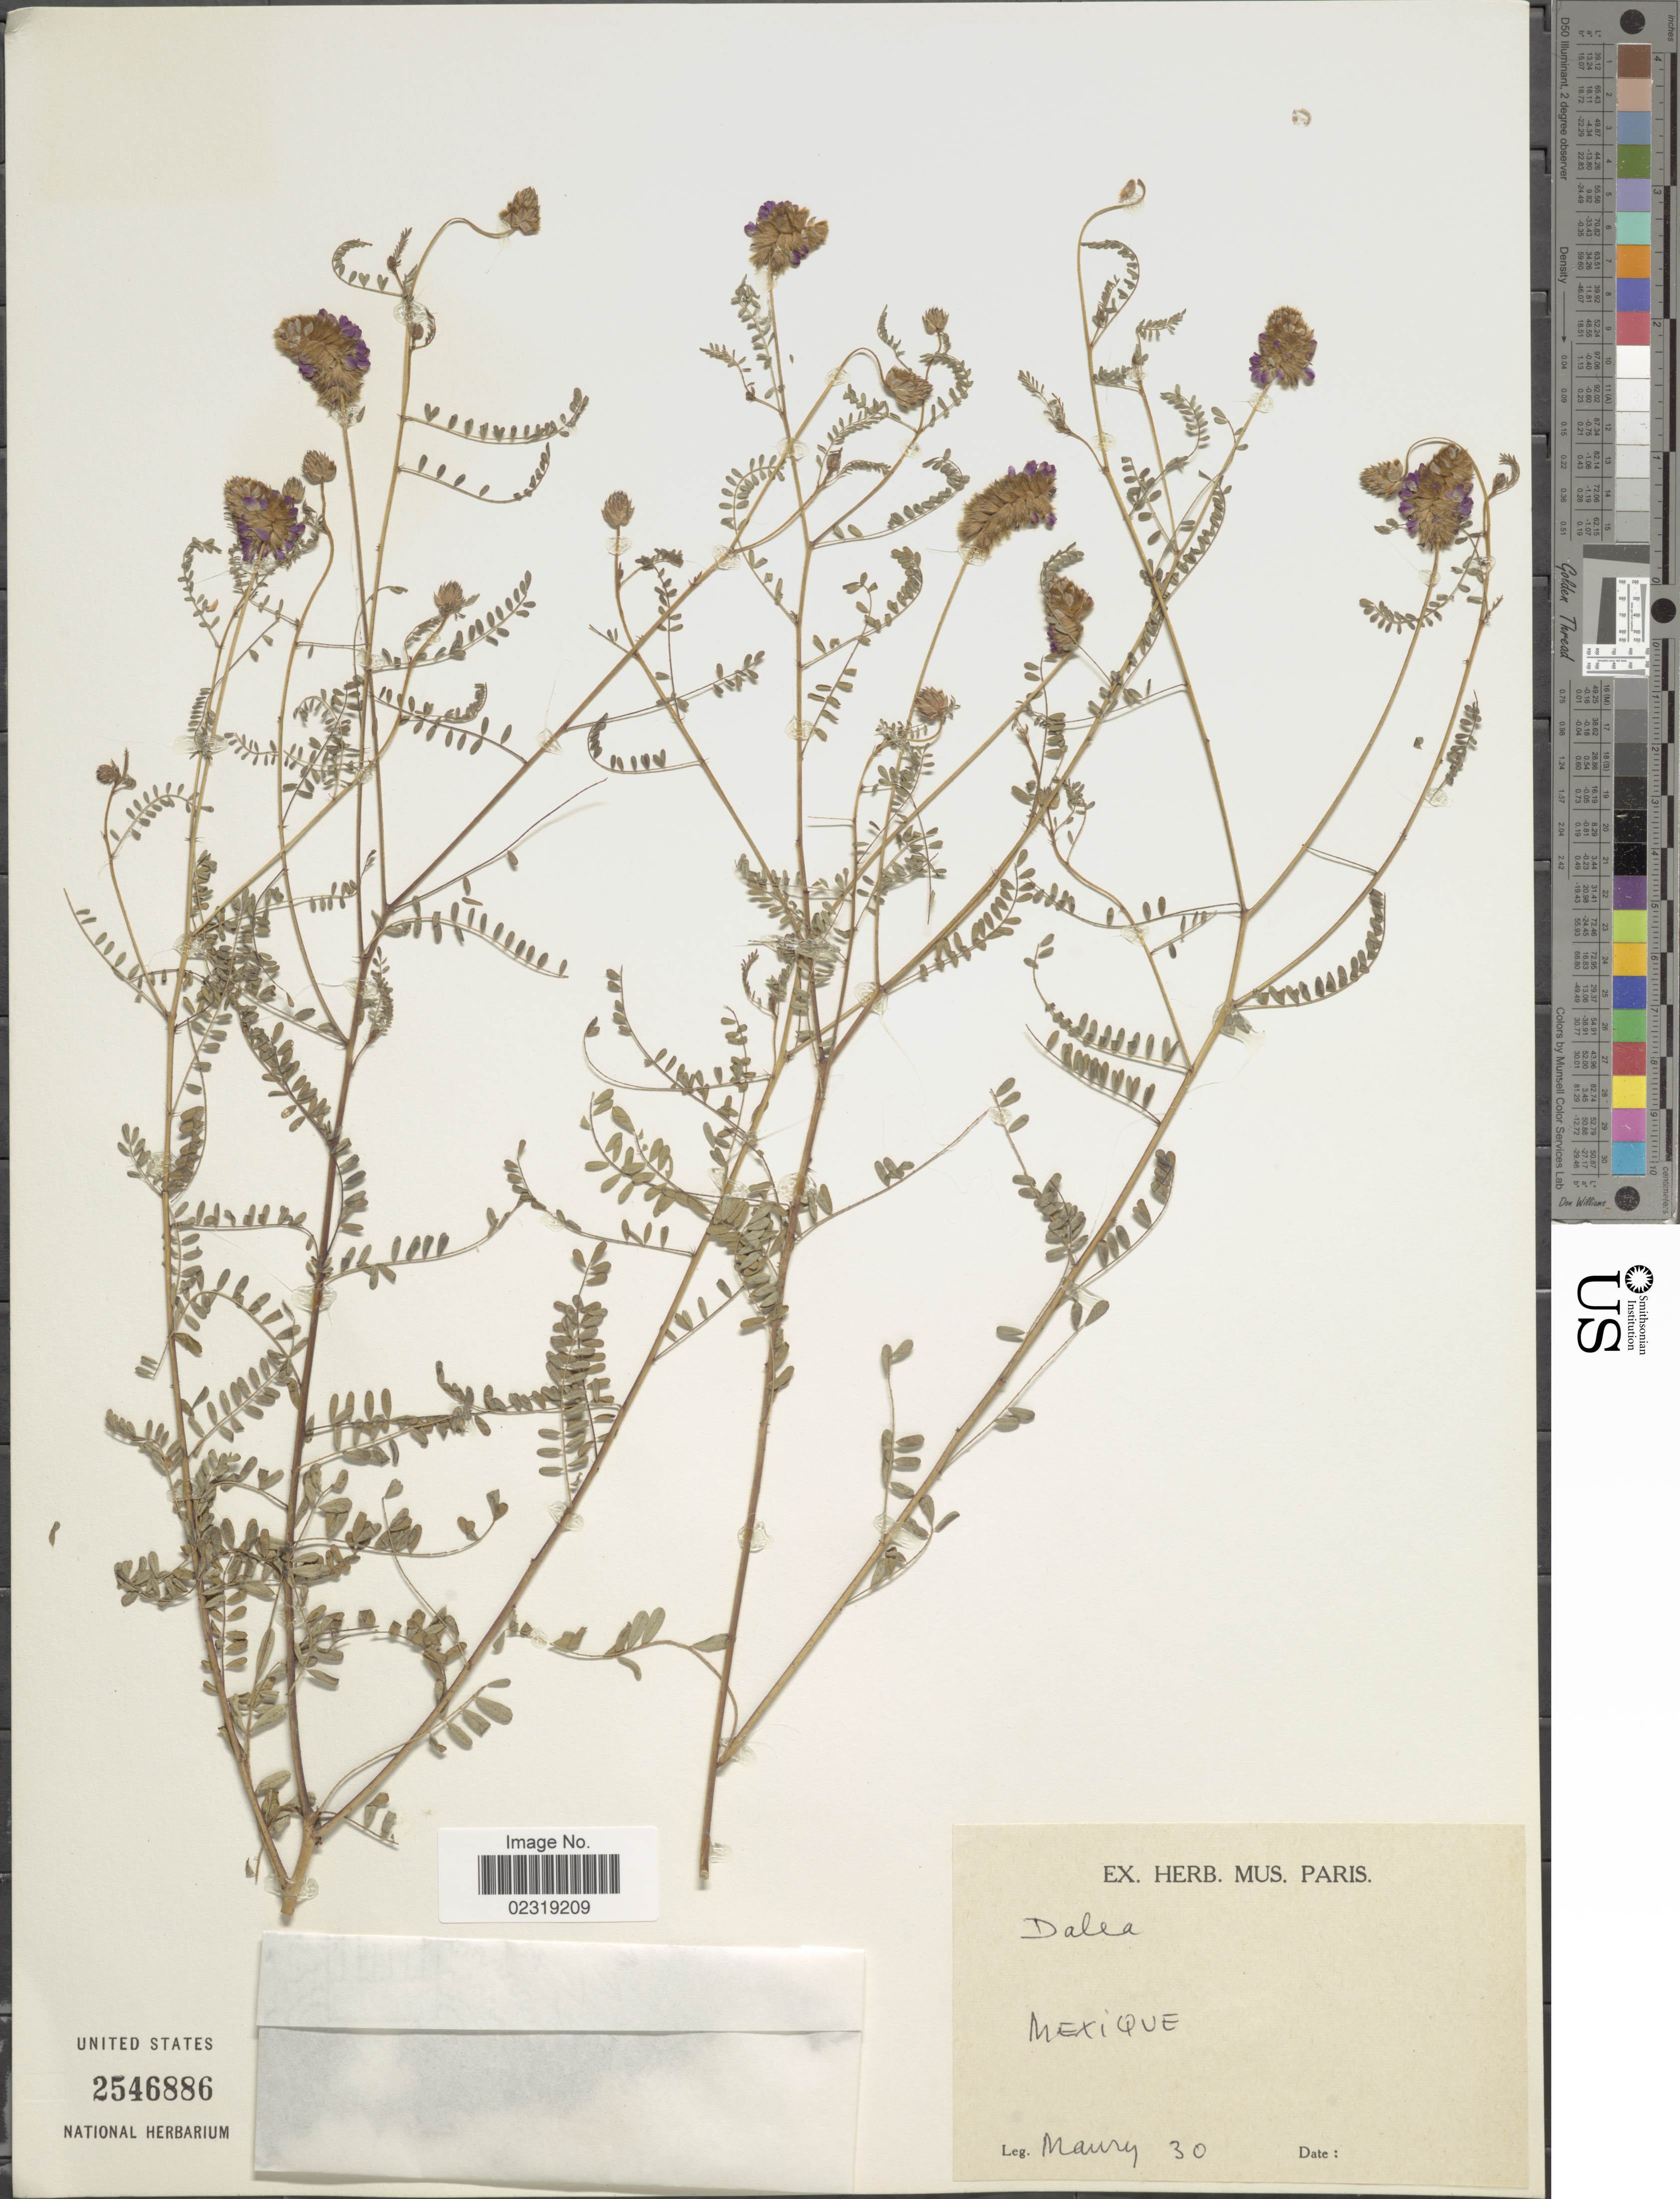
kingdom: Plantae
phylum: Tracheophyta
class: Magnoliopsida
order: Fabales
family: Fabaceae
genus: Dalea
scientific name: Dalea foliolosa var. citrina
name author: (Aiton) Barneby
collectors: Maury, --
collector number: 30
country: Mexico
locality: Mexique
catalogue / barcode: US 2546886